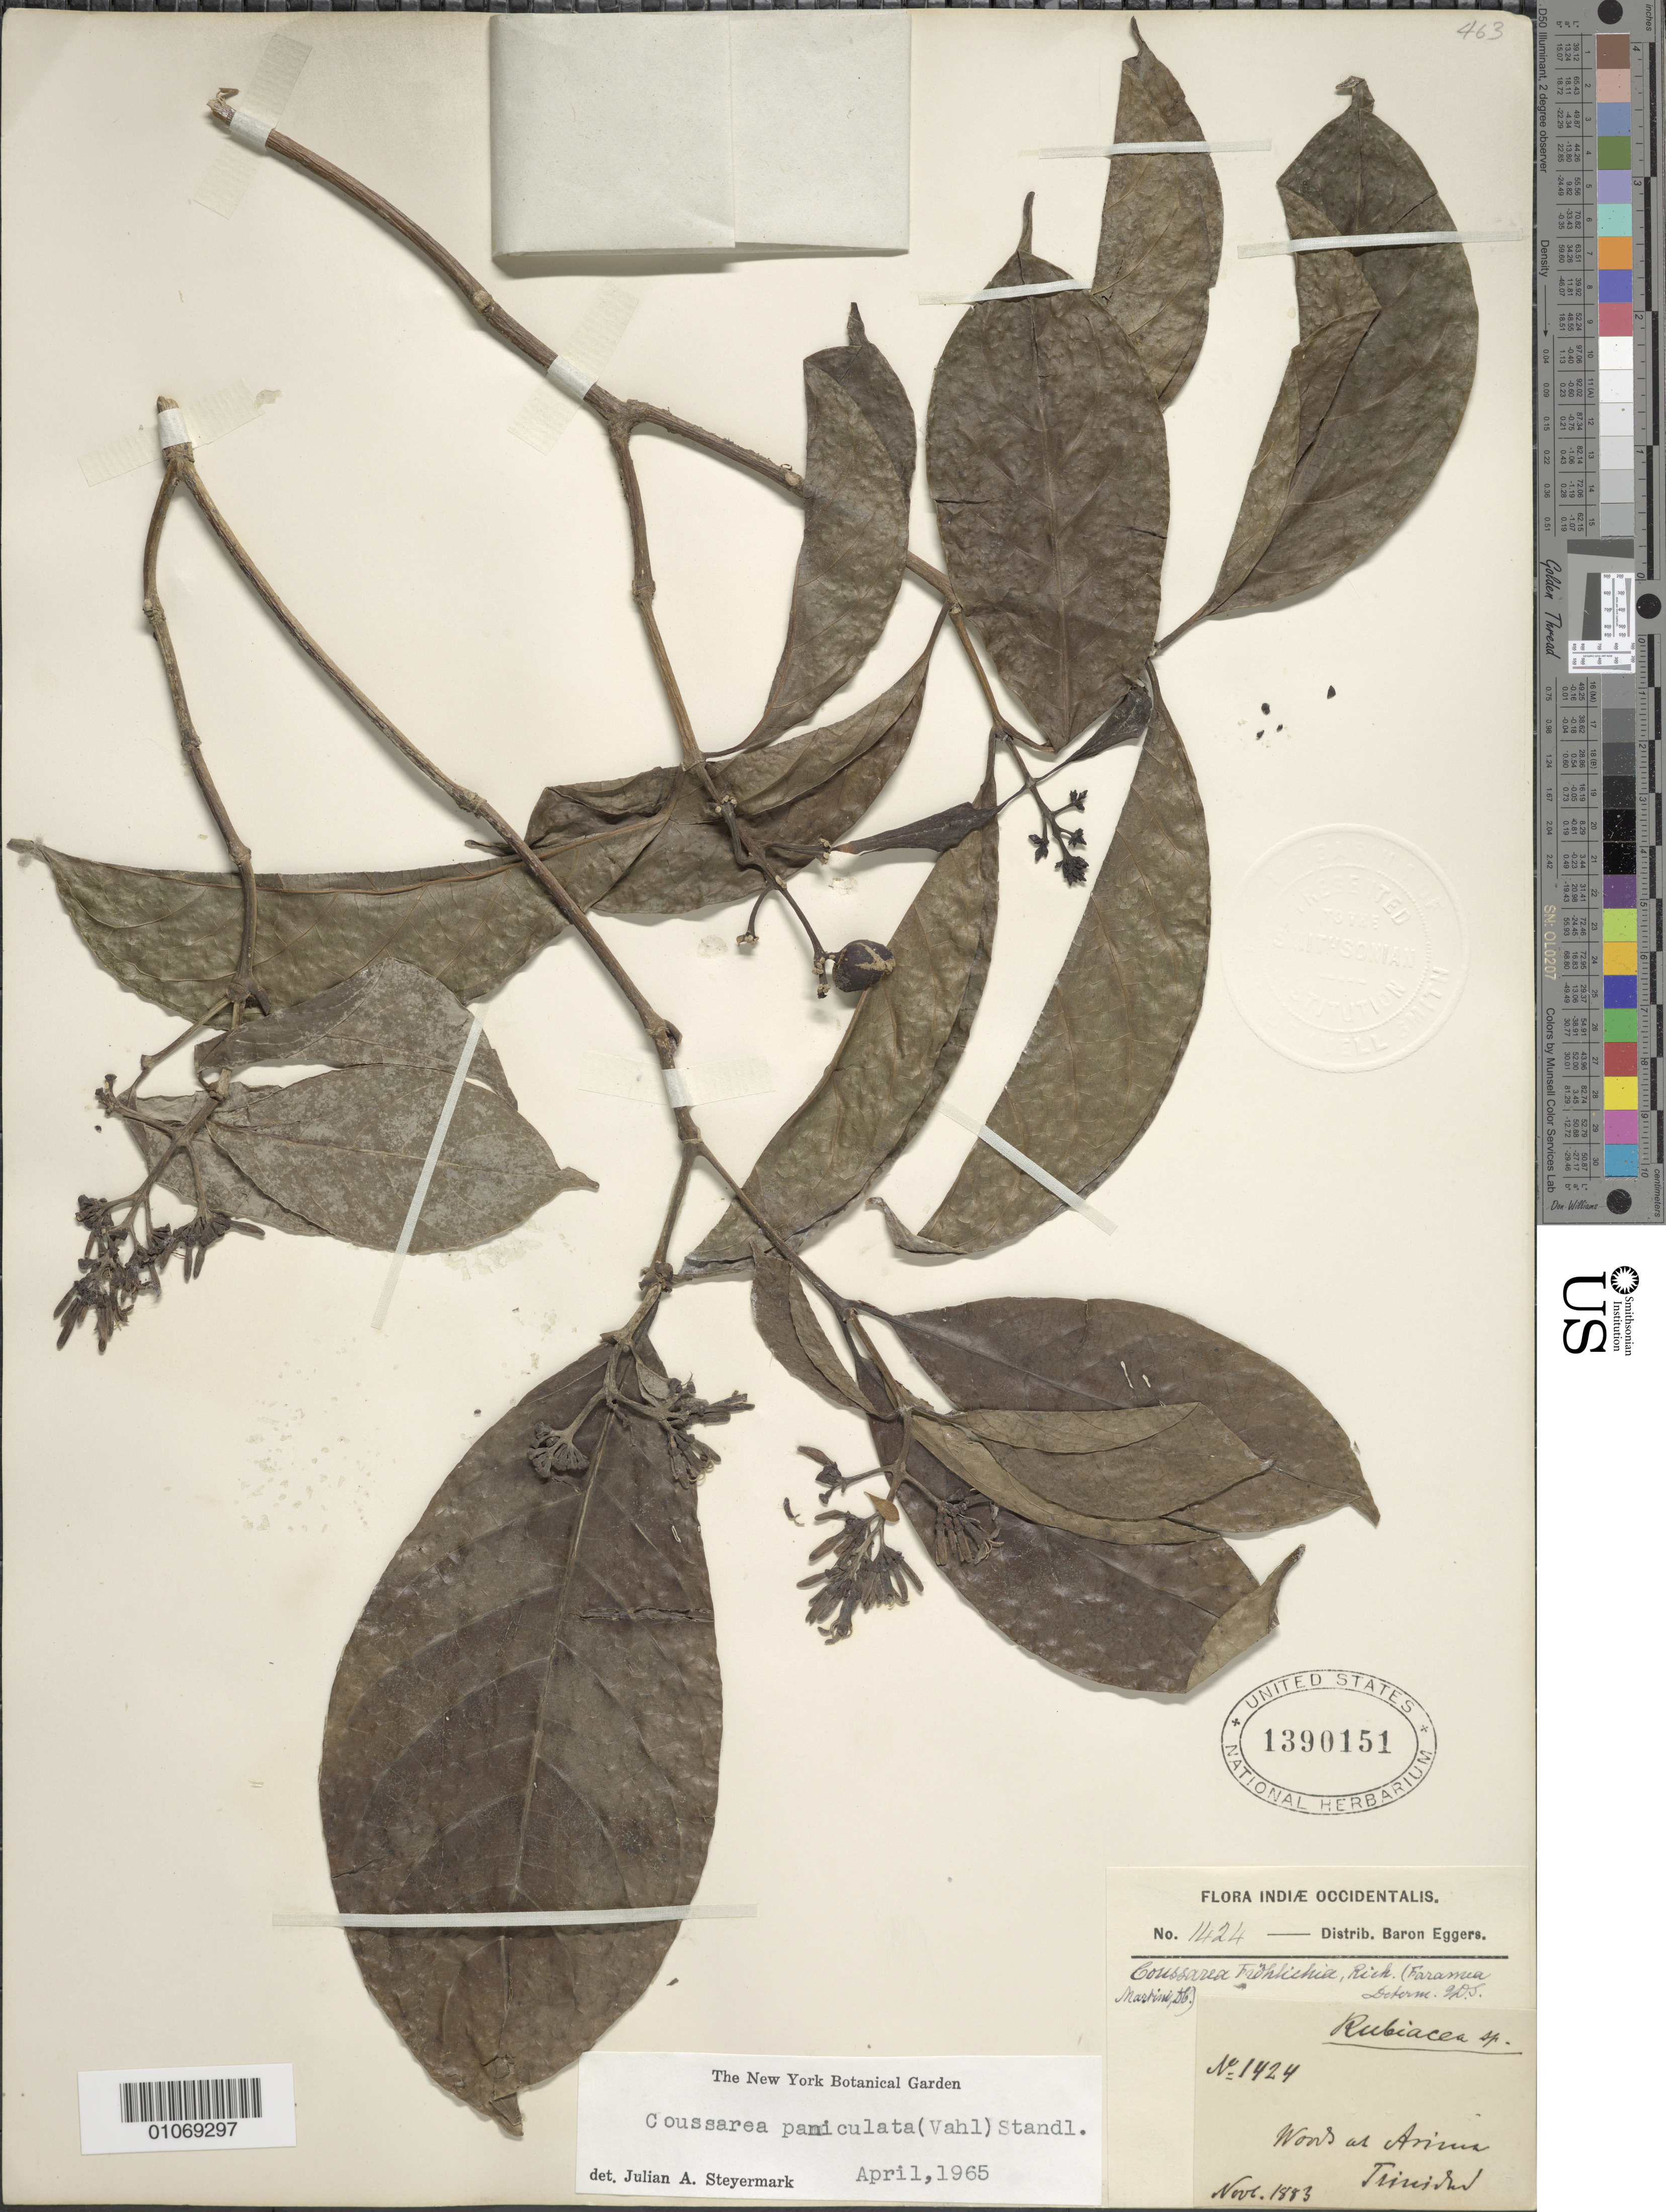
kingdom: Plantae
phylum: Tracheophyta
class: Magnoliopsida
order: Gentianales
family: Rubiaceae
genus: Coussarea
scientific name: Coussarea paniculata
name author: (Vahl) Standl.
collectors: H. F. A. von Eggers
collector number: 1424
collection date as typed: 01 Nov 1883 to 30 Nov 1883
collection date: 1883-11-01/1883-11-30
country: Trinidad and Tobago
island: Trinidad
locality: Woods at Arima.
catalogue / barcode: US 1390151